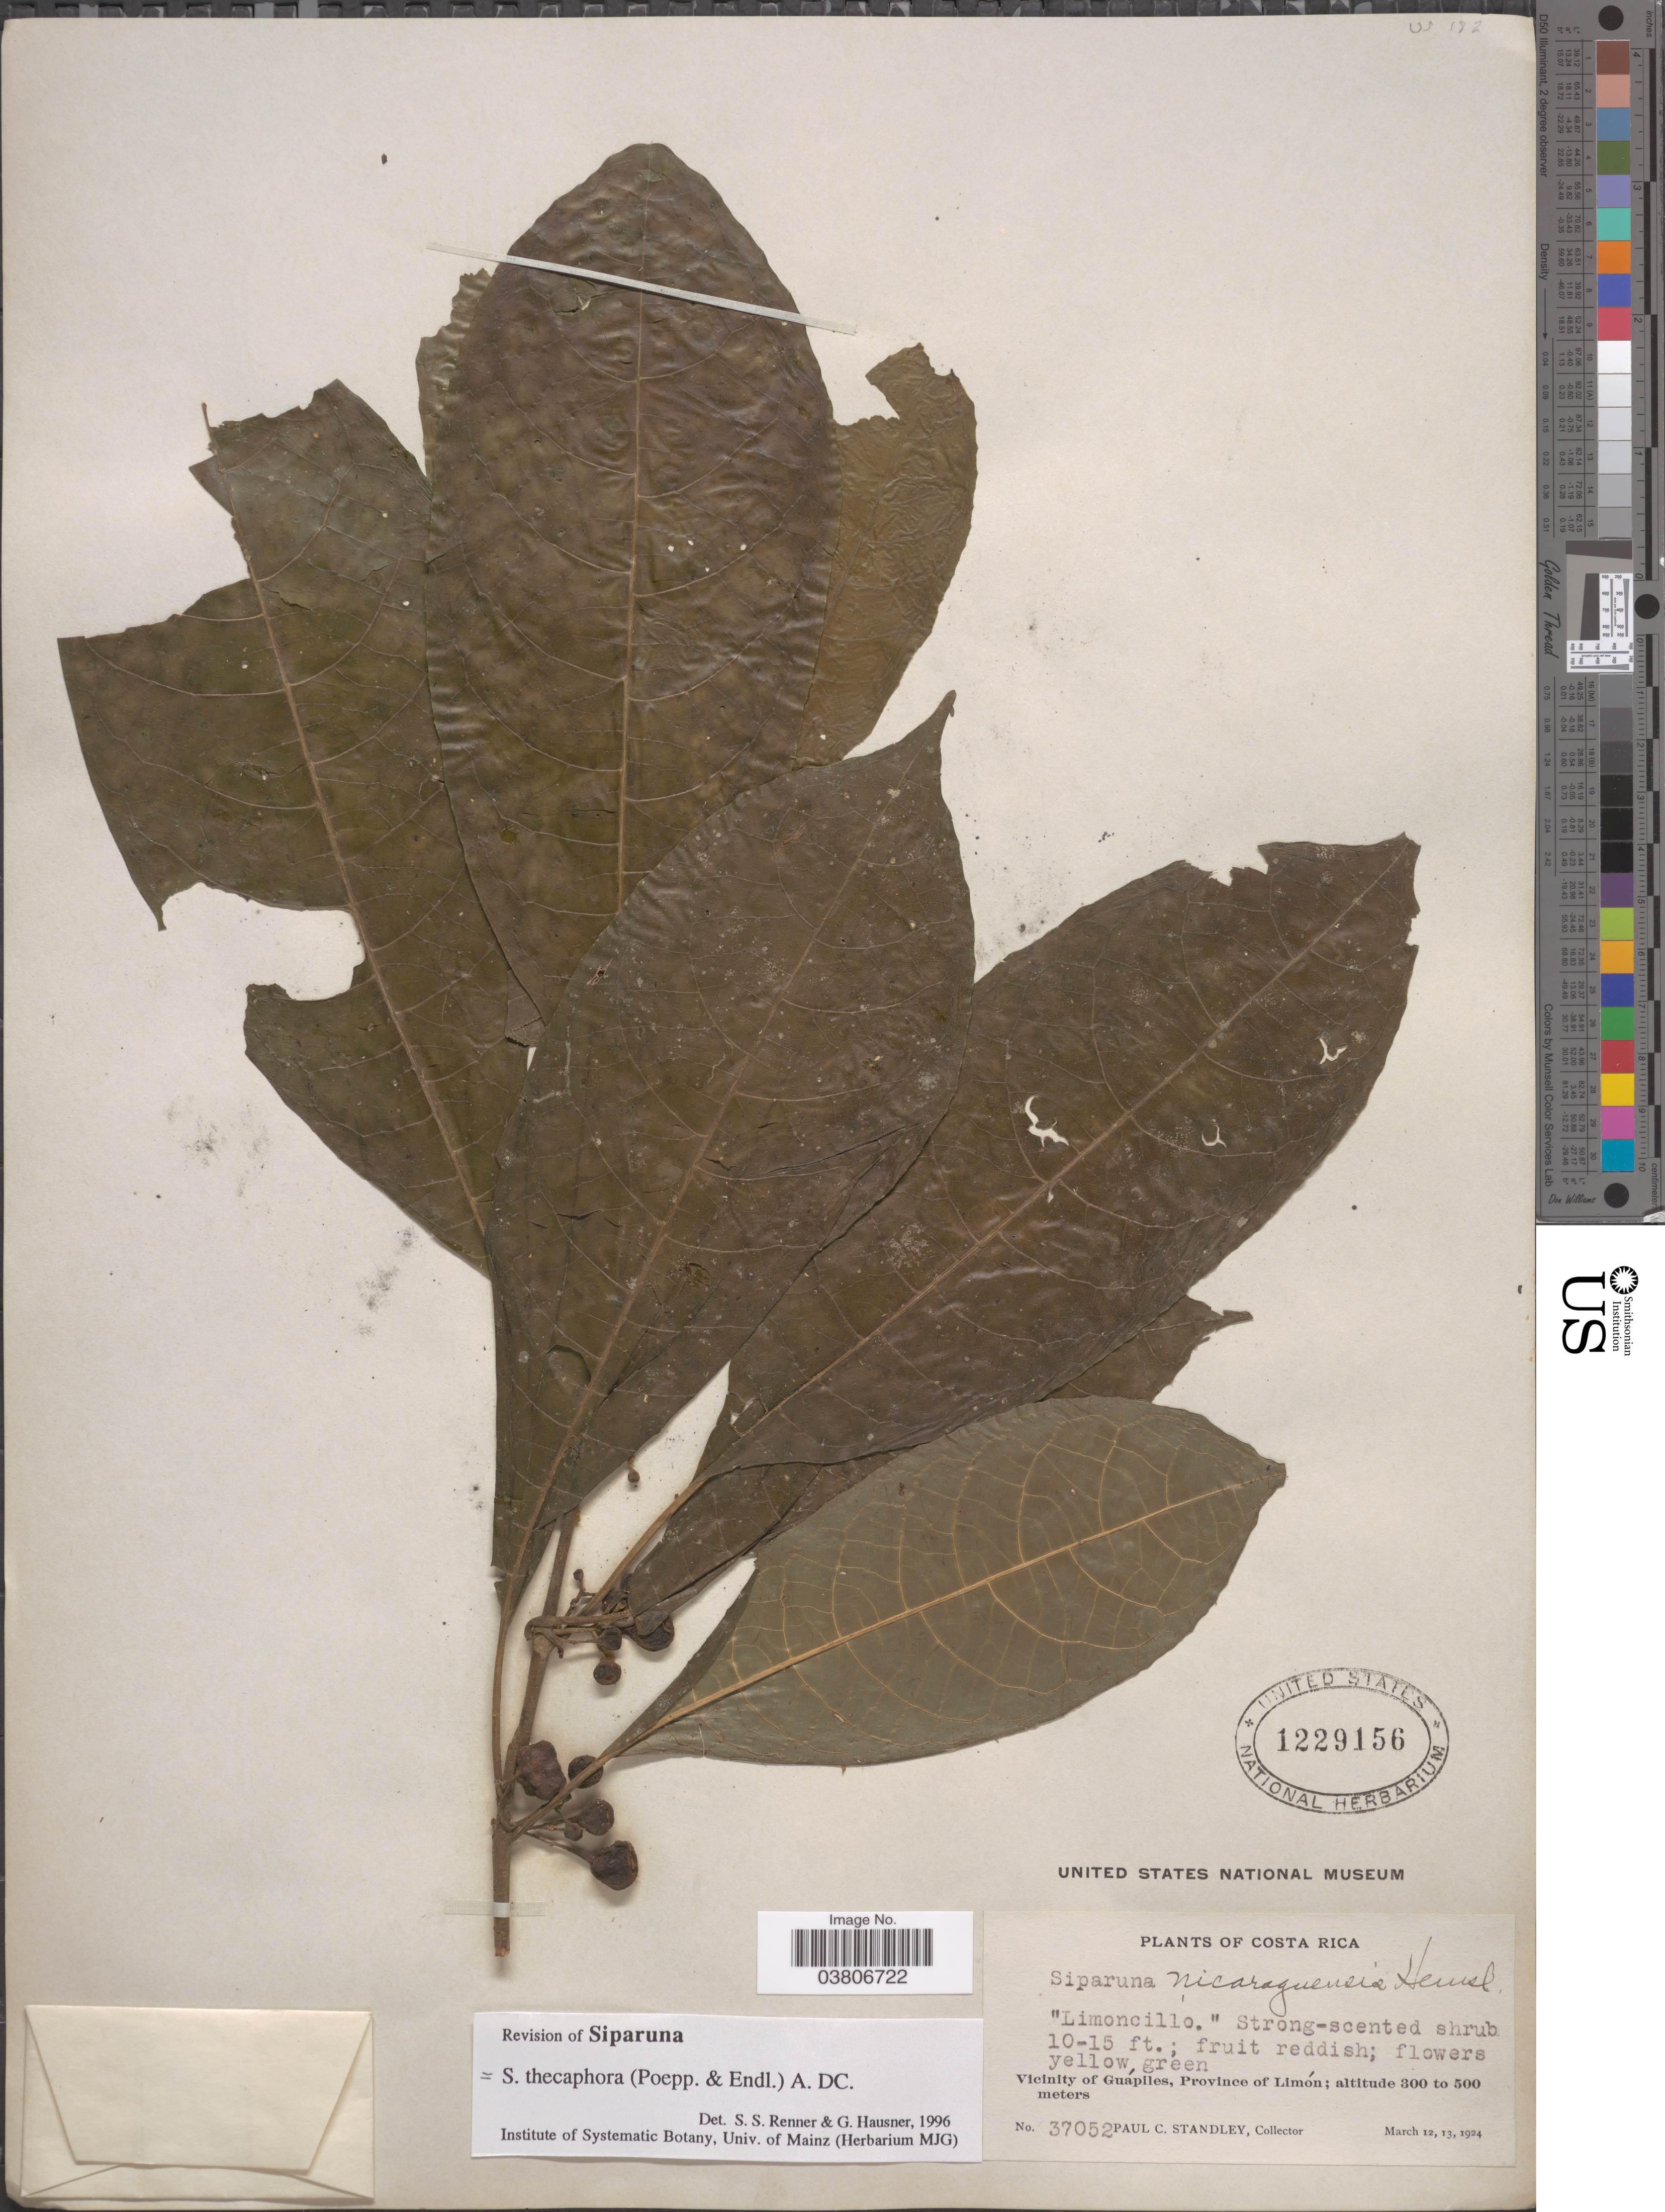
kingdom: Plantae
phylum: Tracheophyta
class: Magnoliopsida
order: Laurales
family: Siparunaceae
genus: Siparuna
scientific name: Siparuna thecaphora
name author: (Poepp. & Endl.) A. DC.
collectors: P. C. Standley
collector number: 37052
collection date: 1924-03-12/1924-03-13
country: Costa Rica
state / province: Limón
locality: Vicinity of Guápiles.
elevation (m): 300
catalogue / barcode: US 1229156